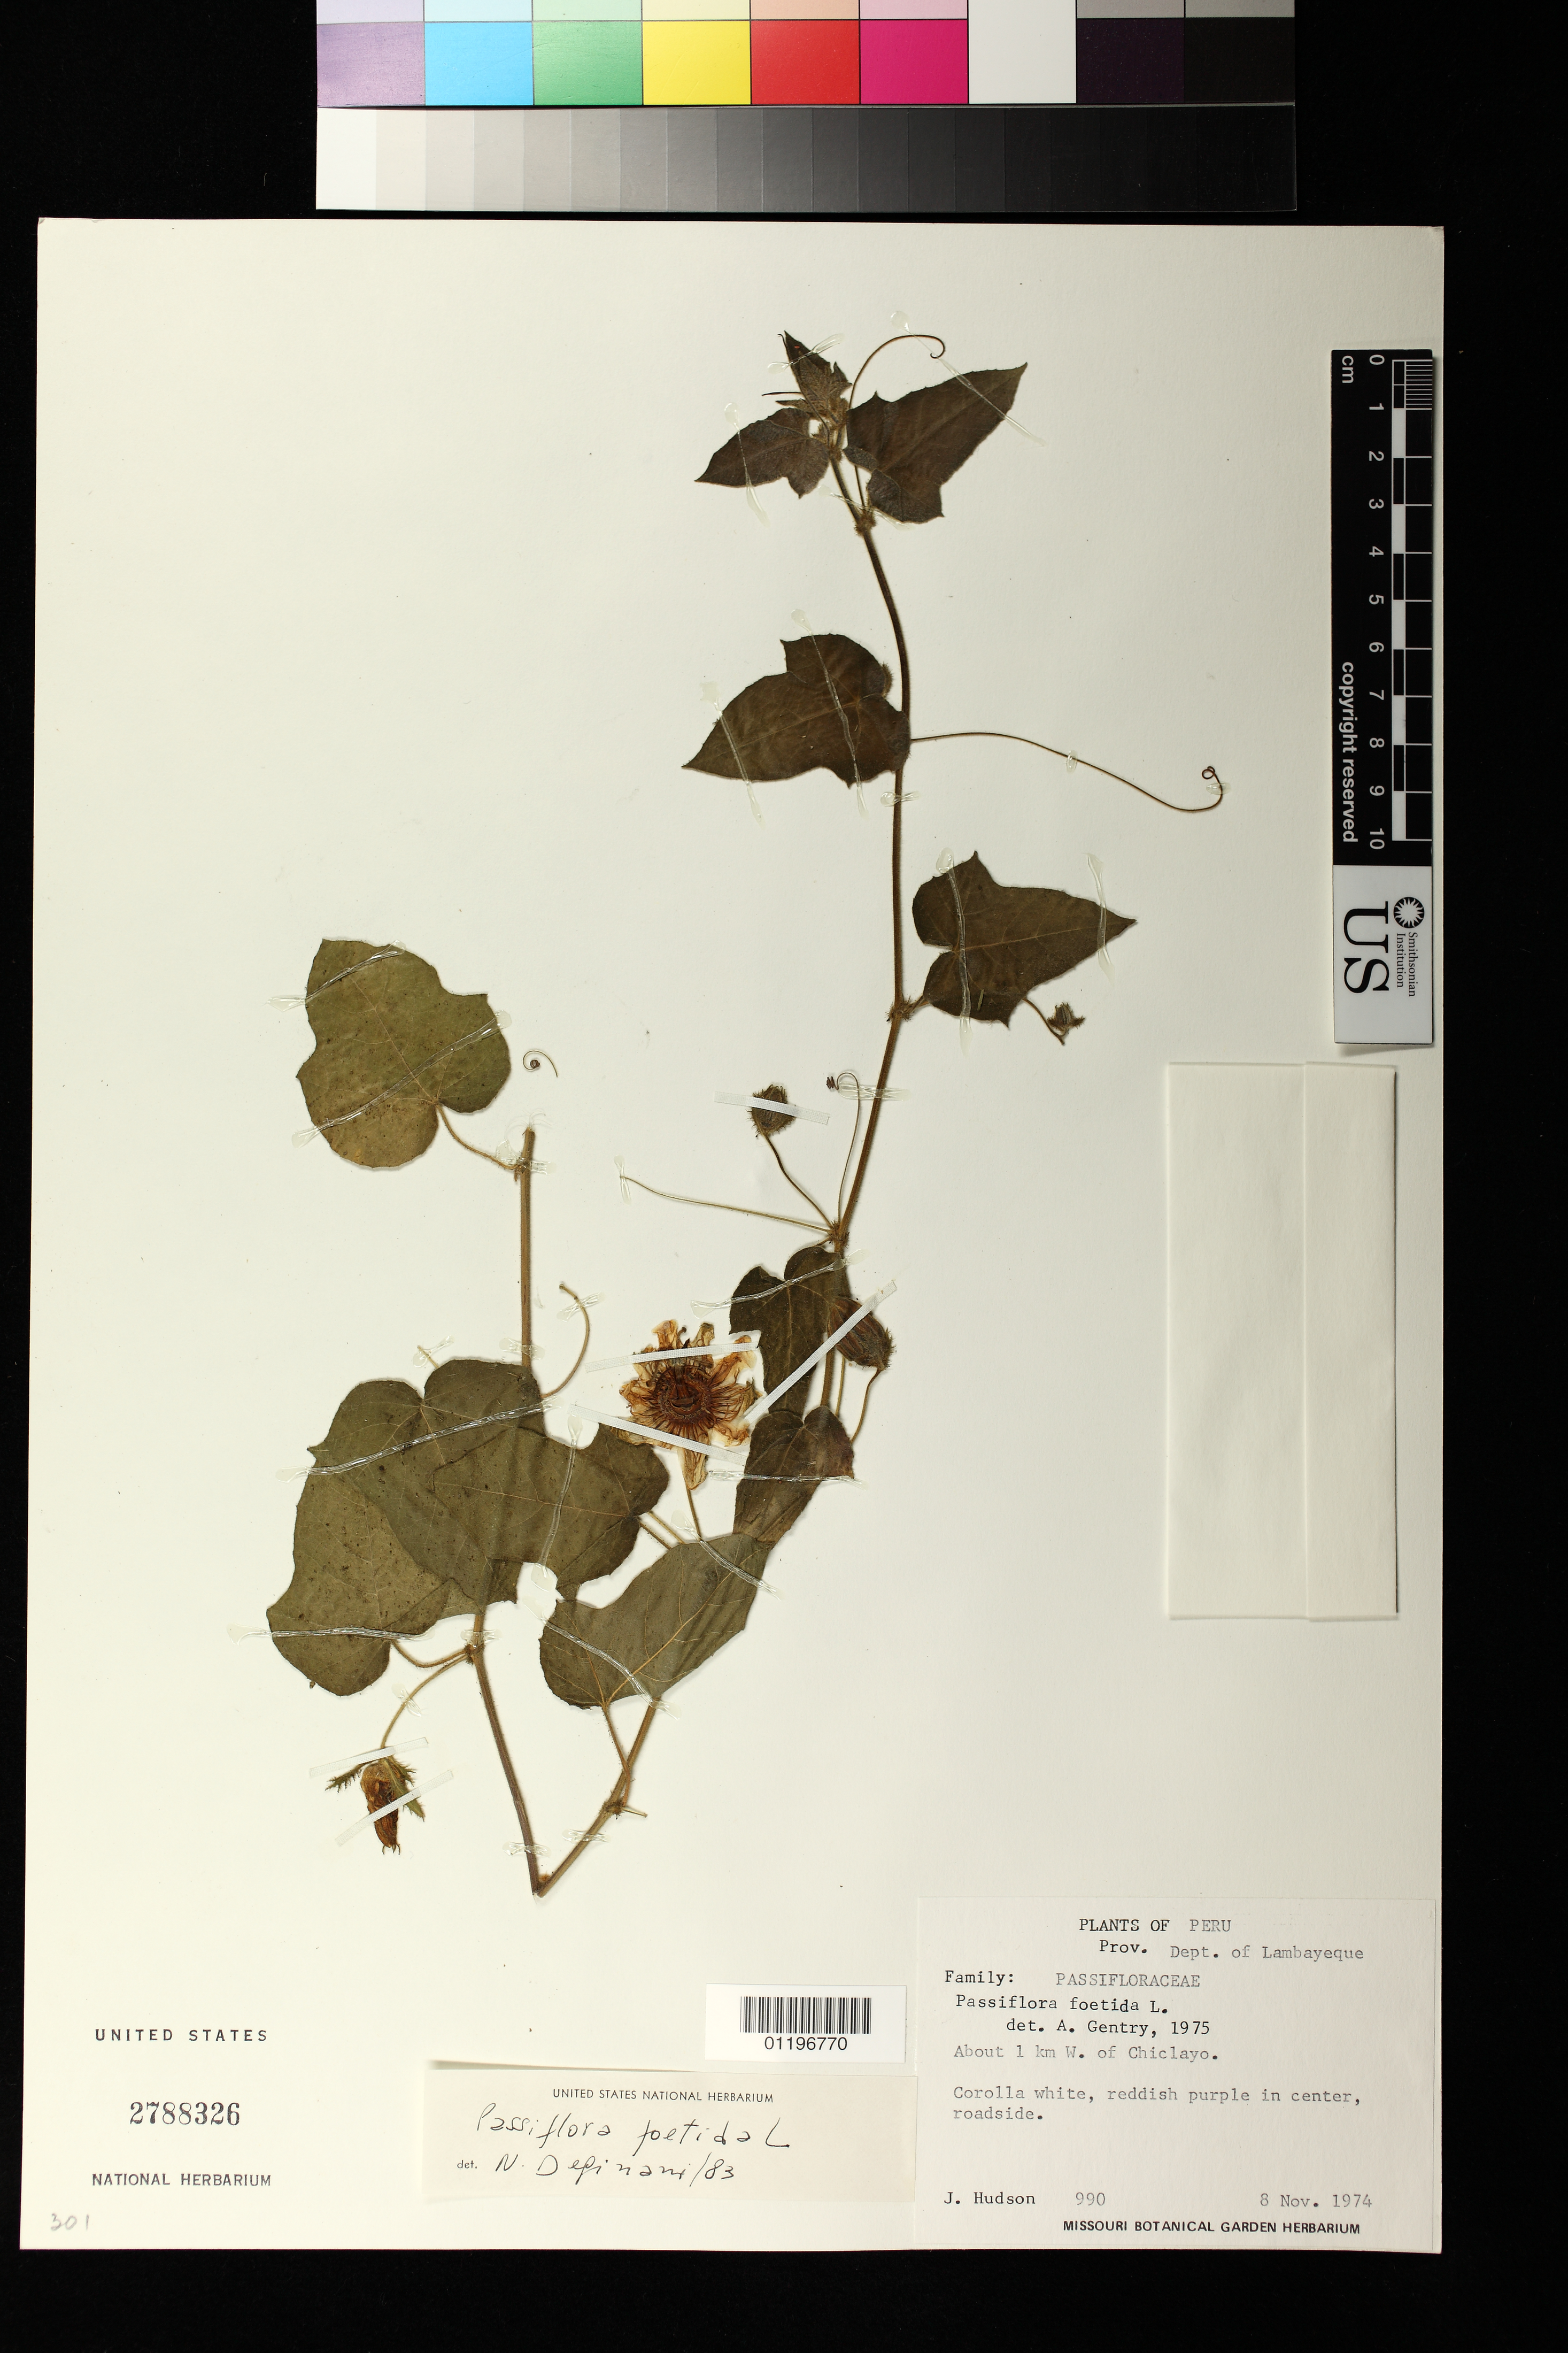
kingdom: Plantae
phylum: Tracheophyta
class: Magnoliopsida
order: Malpighiales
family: Passifloraceae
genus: Passiflora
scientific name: Passiflora foetida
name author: L.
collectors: J. Hudson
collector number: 990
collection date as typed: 11 Aug 1974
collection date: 1974-08-11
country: Peru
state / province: Lambayeque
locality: Dept. of Lambayeque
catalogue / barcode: US 2788326